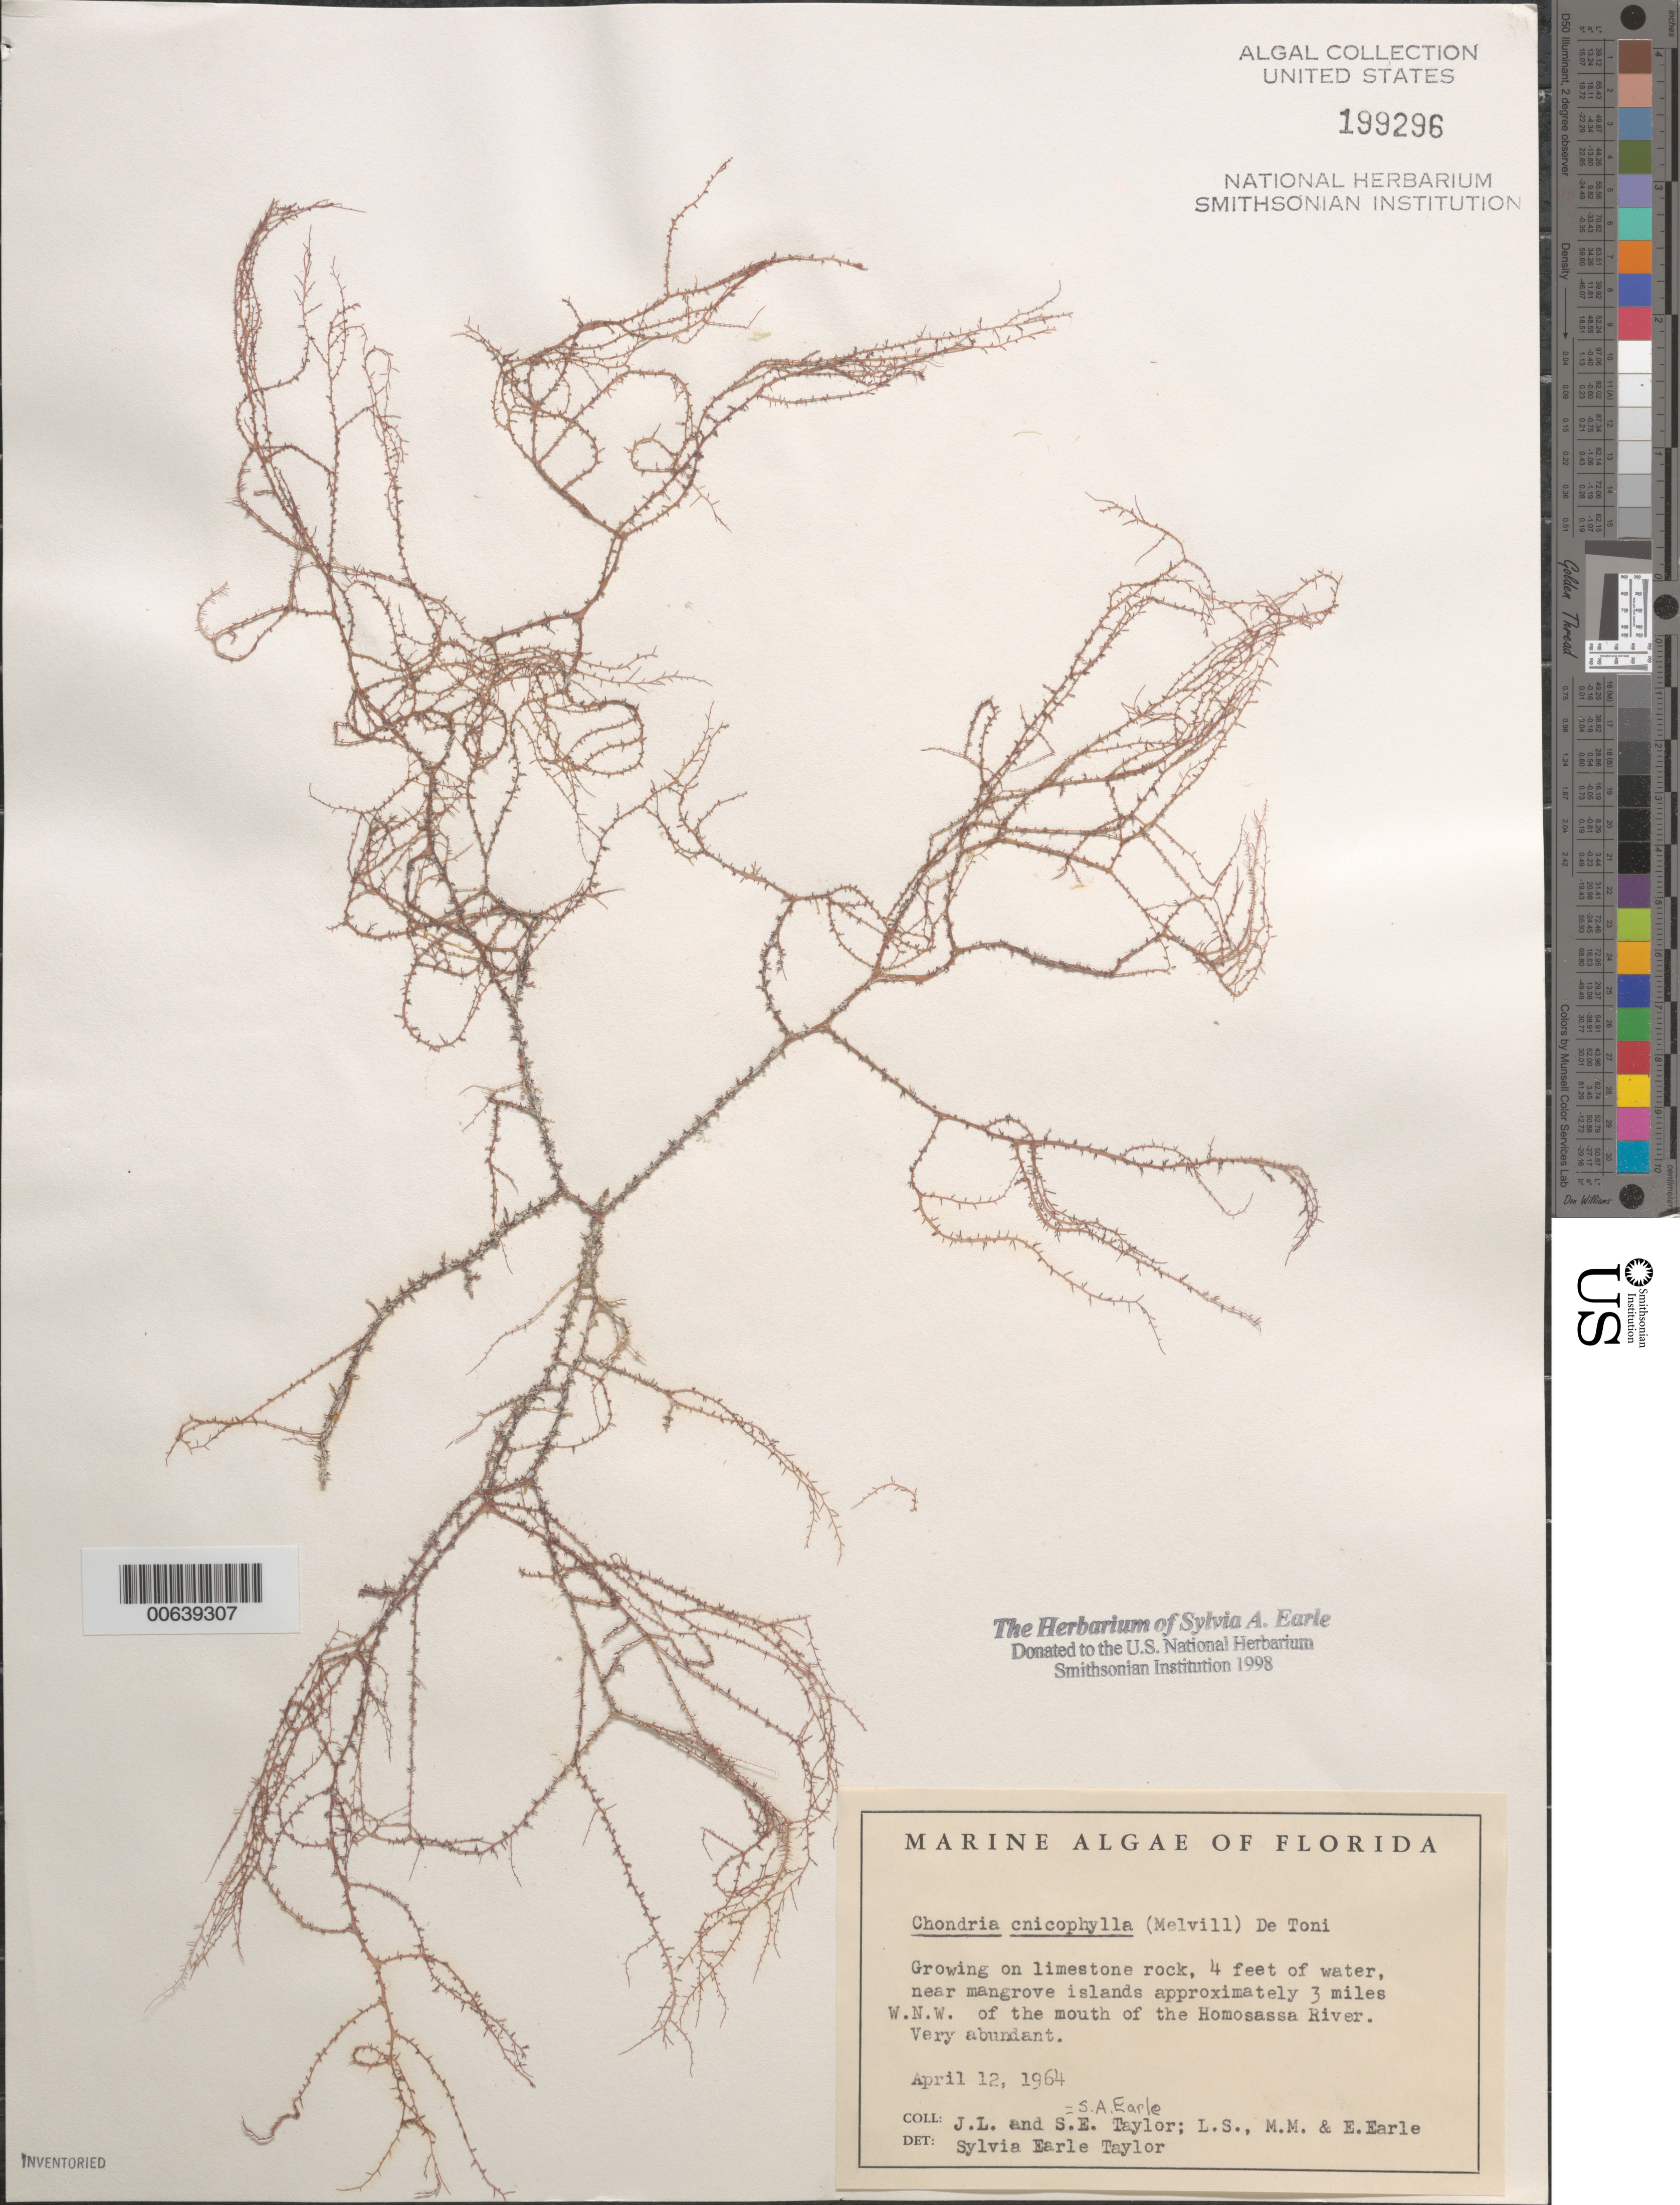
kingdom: Plantae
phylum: Rhodophyta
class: Florideophyceae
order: Ceramiales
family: Rhodomelaceae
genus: Chondria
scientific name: Chondria cnicophylla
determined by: Earle, S. A.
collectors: J. L. Taylor, S. A. Earle, L. Earle, M. Earle & E. Earle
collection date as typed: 12 Apr 1964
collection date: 1964-04-12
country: United States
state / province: Florida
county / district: Citrus County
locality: Ca. 3 miles west northwest of Homosassa River mouth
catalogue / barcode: US 199296